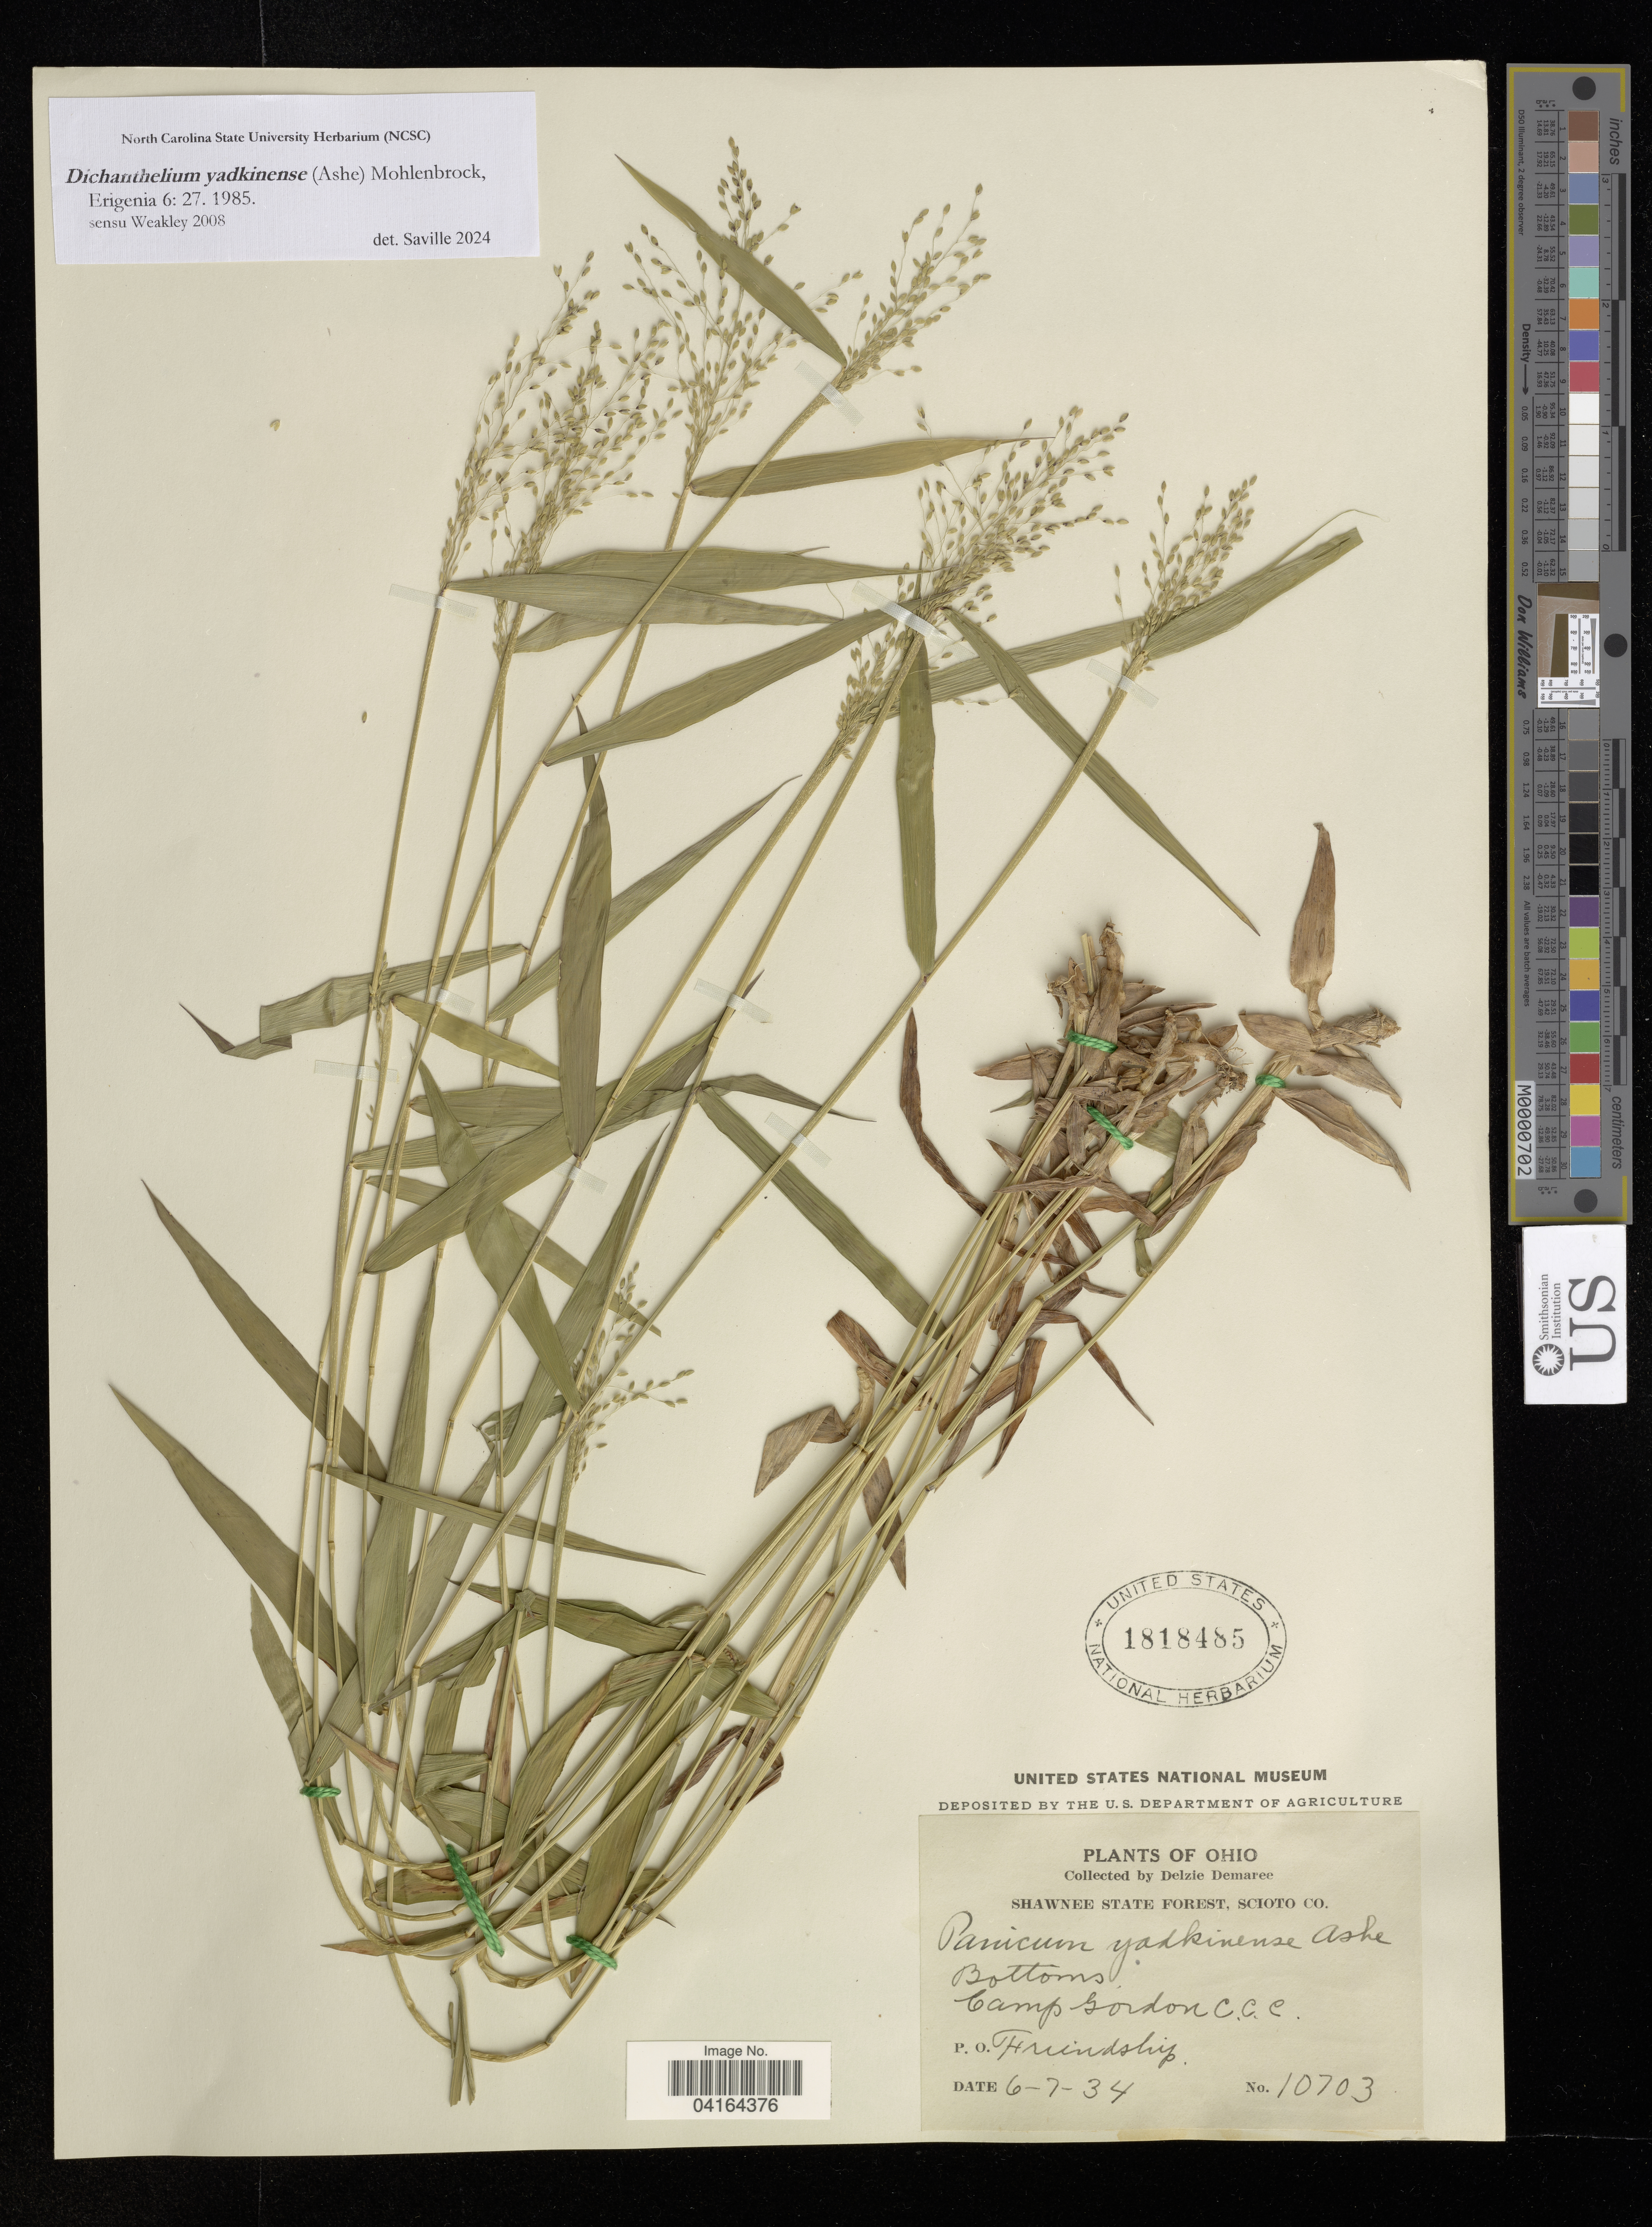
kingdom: Plantae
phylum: Tracheophyta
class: Liliopsida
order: Poales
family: Poaceae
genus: Dichanthelium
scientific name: Dichanthelium yadkinense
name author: (Ashe) Mohlenbr.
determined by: Saville, A. C., (NCSC), North Carolina State University (UNITED STATES)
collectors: D. Demaree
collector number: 10703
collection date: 1934-07-06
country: United States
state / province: Ohio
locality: Shawnee State Forest, Scioto Co. Camp Gordon C.C.C. P.O. Friendship.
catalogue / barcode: US 1818485